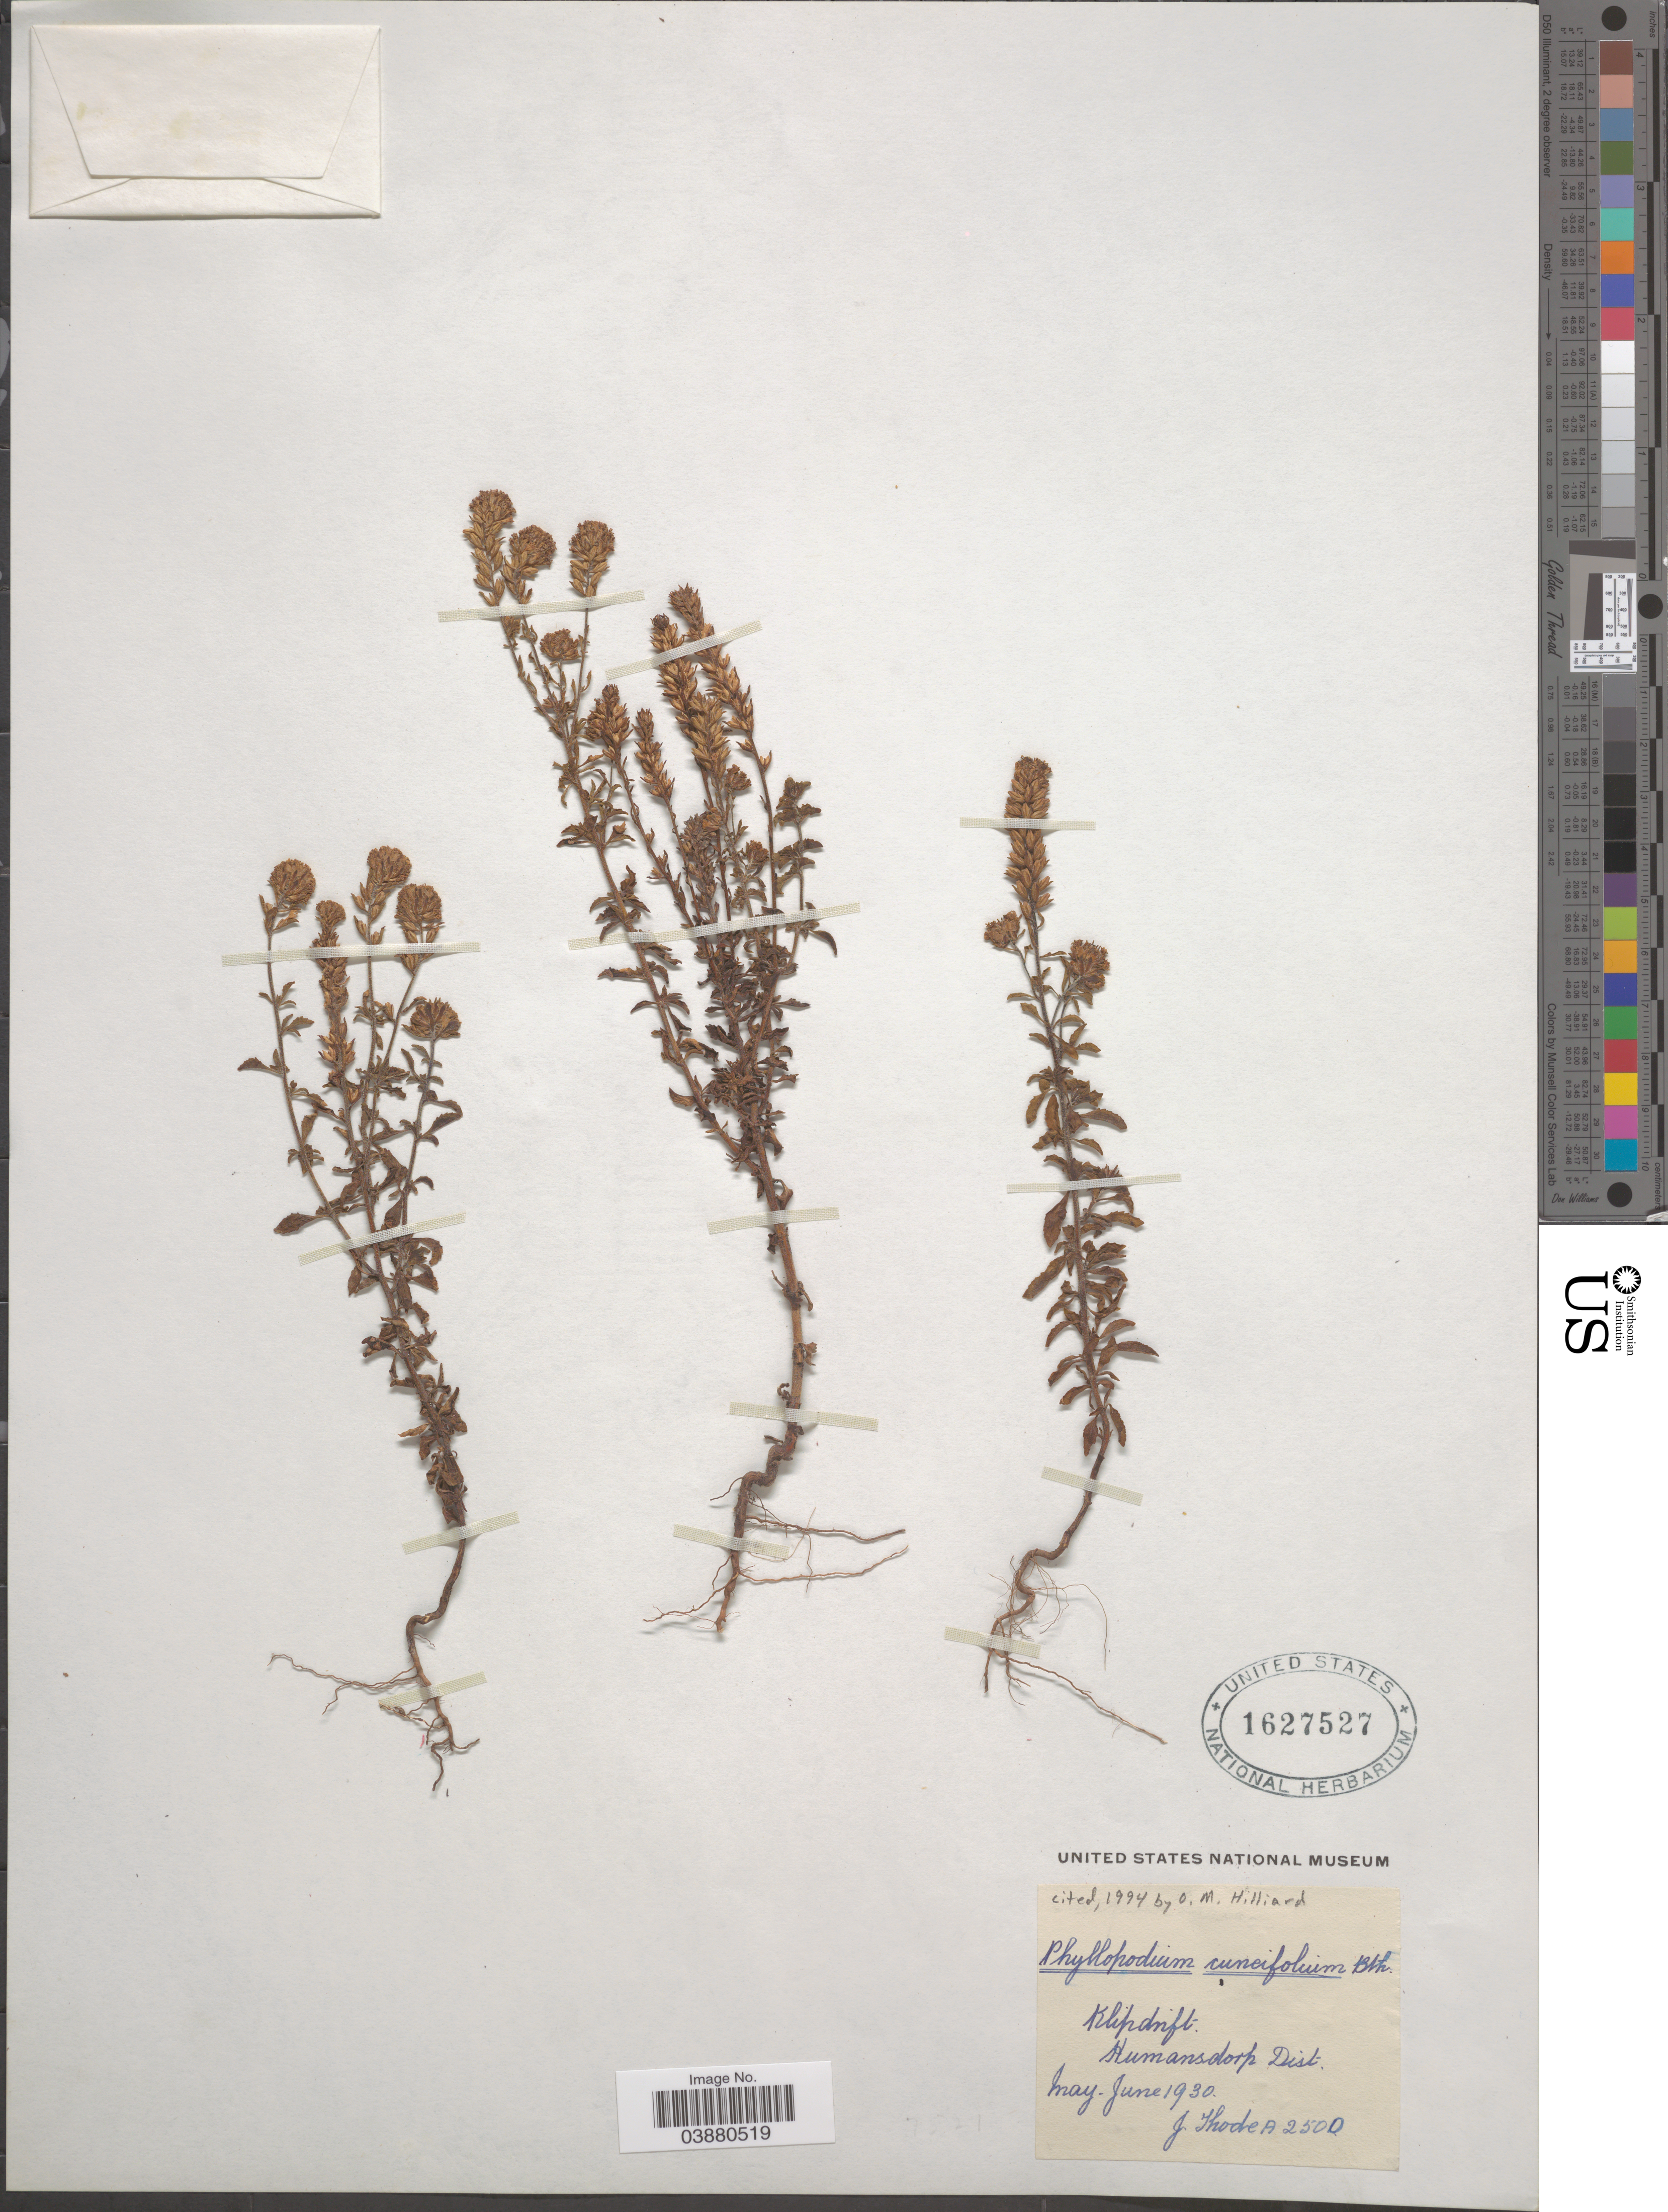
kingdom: Plantae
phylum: Tracheophyta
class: Magnoliopsida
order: Lamiales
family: Scrophulariaceae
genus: Phyllopodium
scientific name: Phyllopodium cuneiifolium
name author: (L. f.) Benth.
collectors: J. Thode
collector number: A 2500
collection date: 1930-05/1930-06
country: South Africa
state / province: Eastern Cape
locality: Klipdrift, Humansdorp Dist.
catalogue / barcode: US 1627527